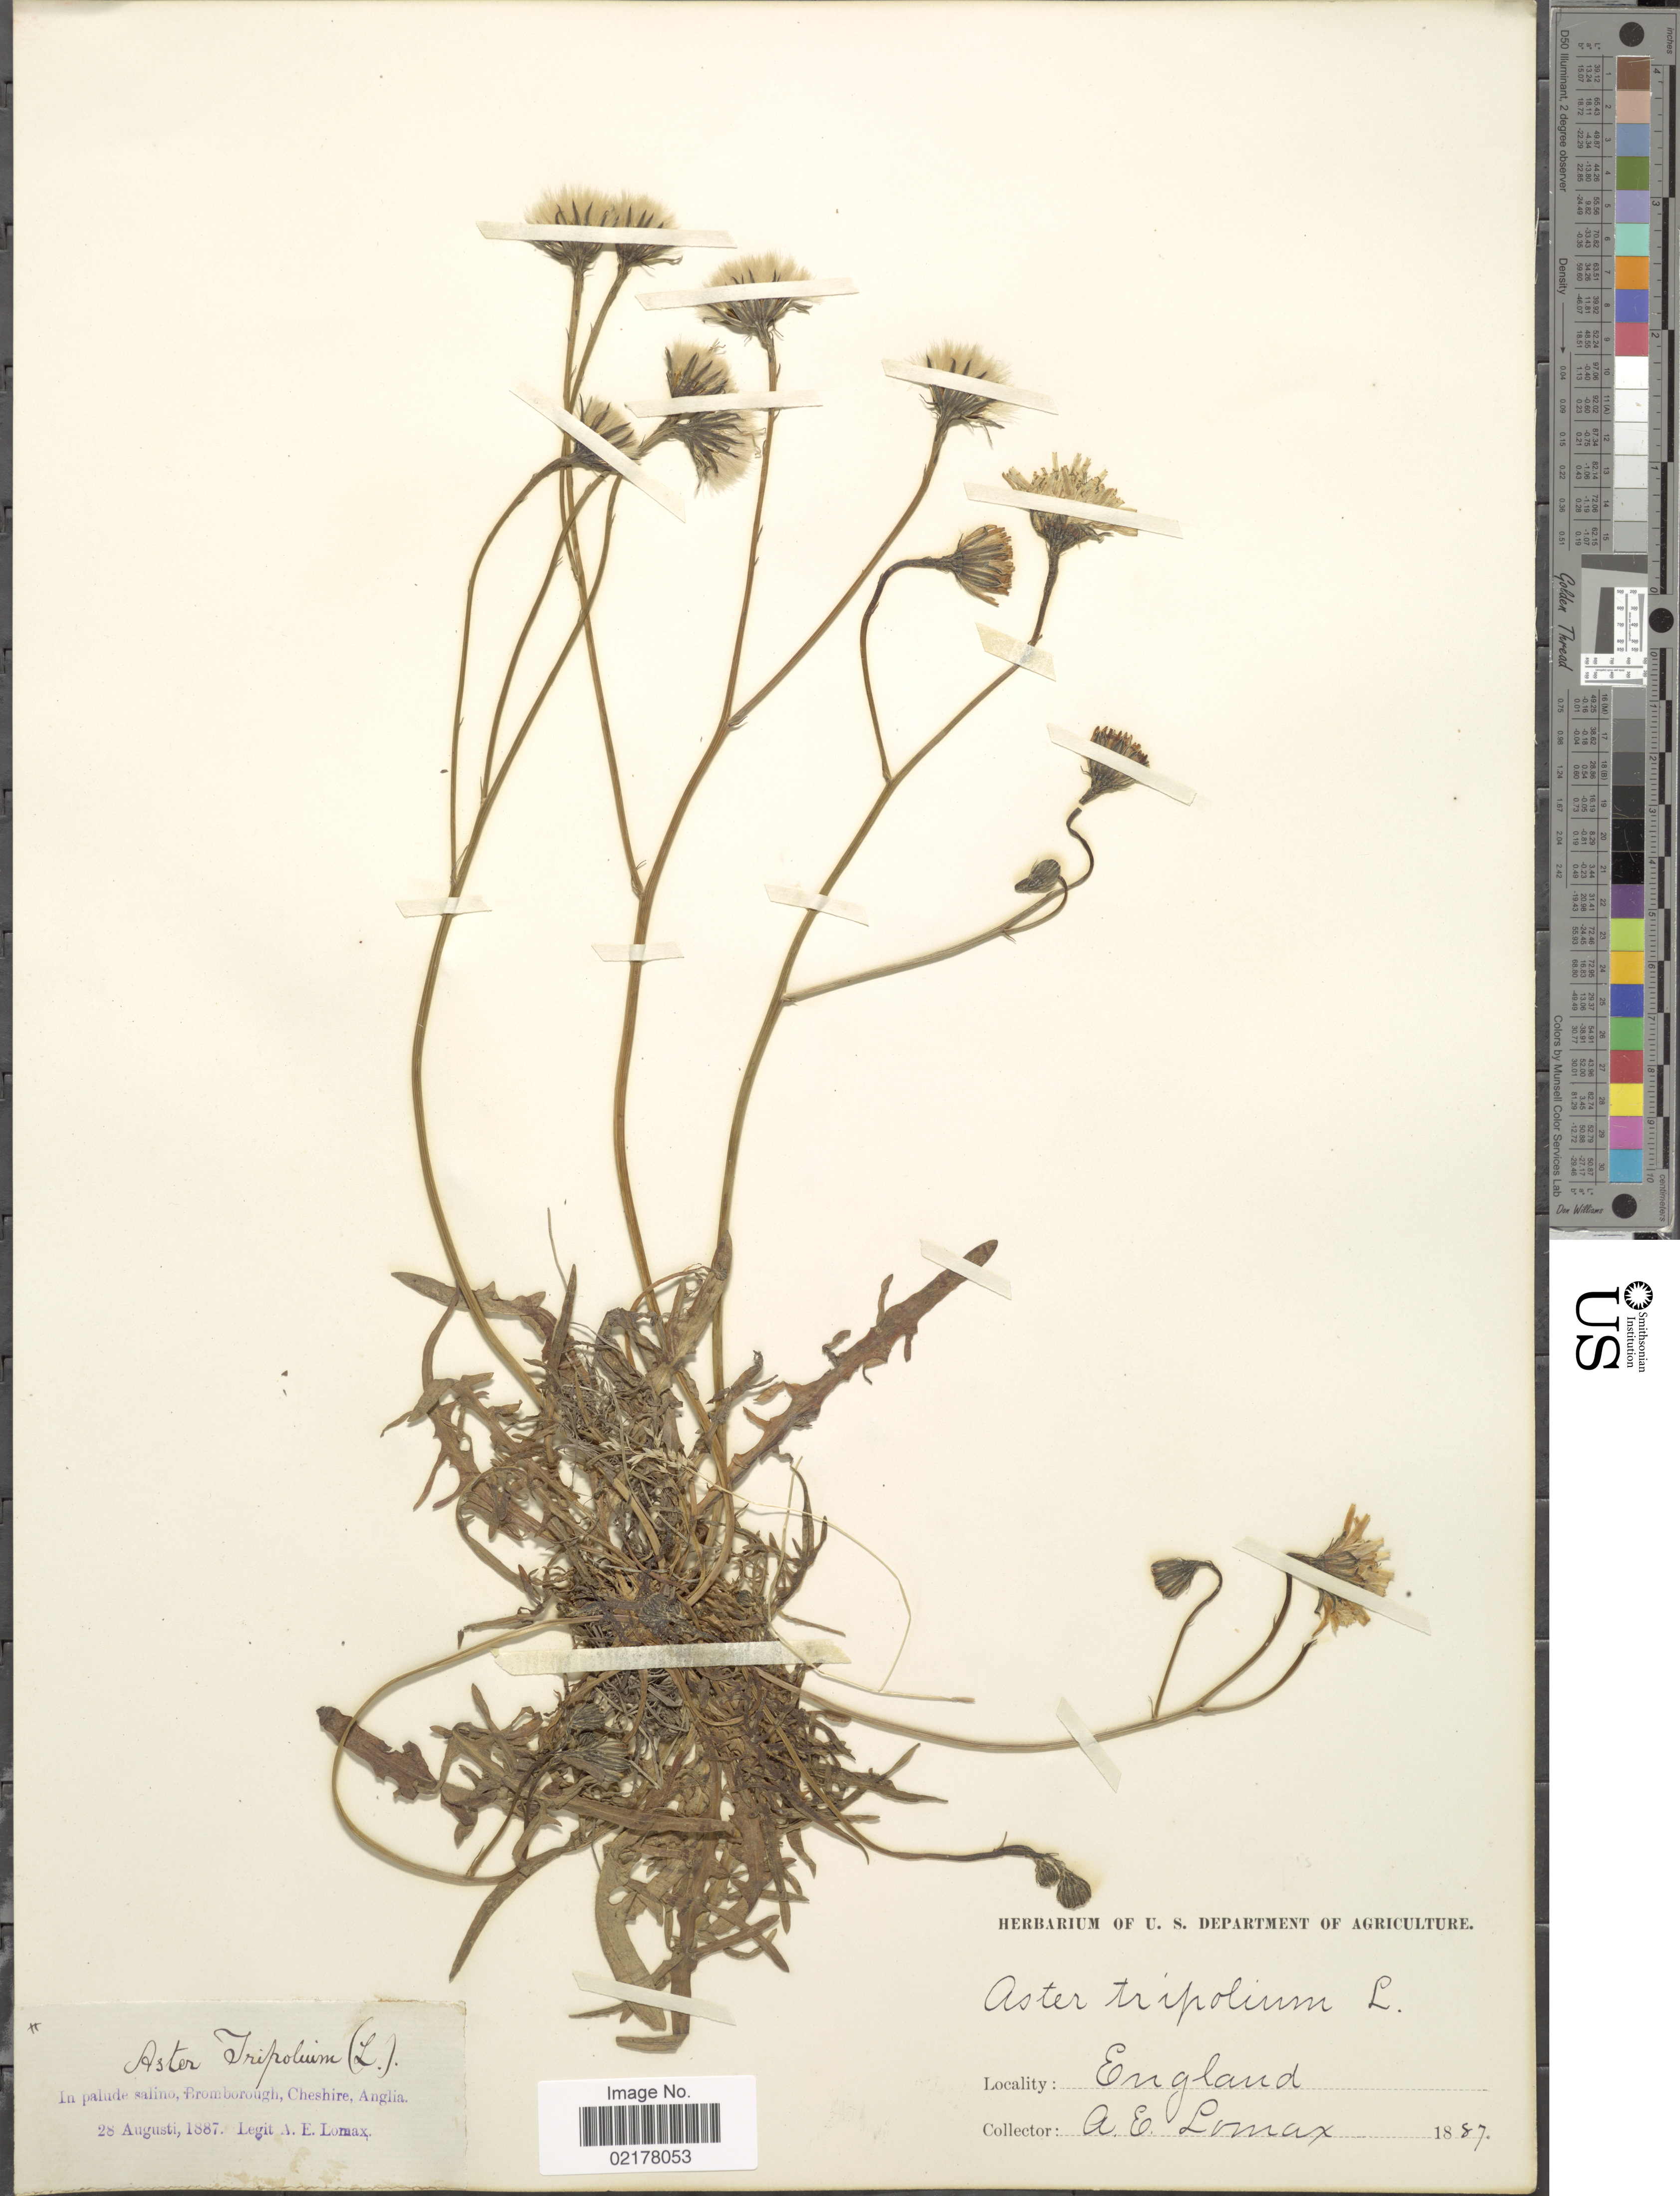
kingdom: Plantae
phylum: Tracheophyta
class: Magnoliopsida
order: Asterales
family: Asteraceae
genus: Crepis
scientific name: Crepis sp.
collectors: A. Lomax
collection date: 1887-08-28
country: United Kingdom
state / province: England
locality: Bromborough, Cheshire, Anglia